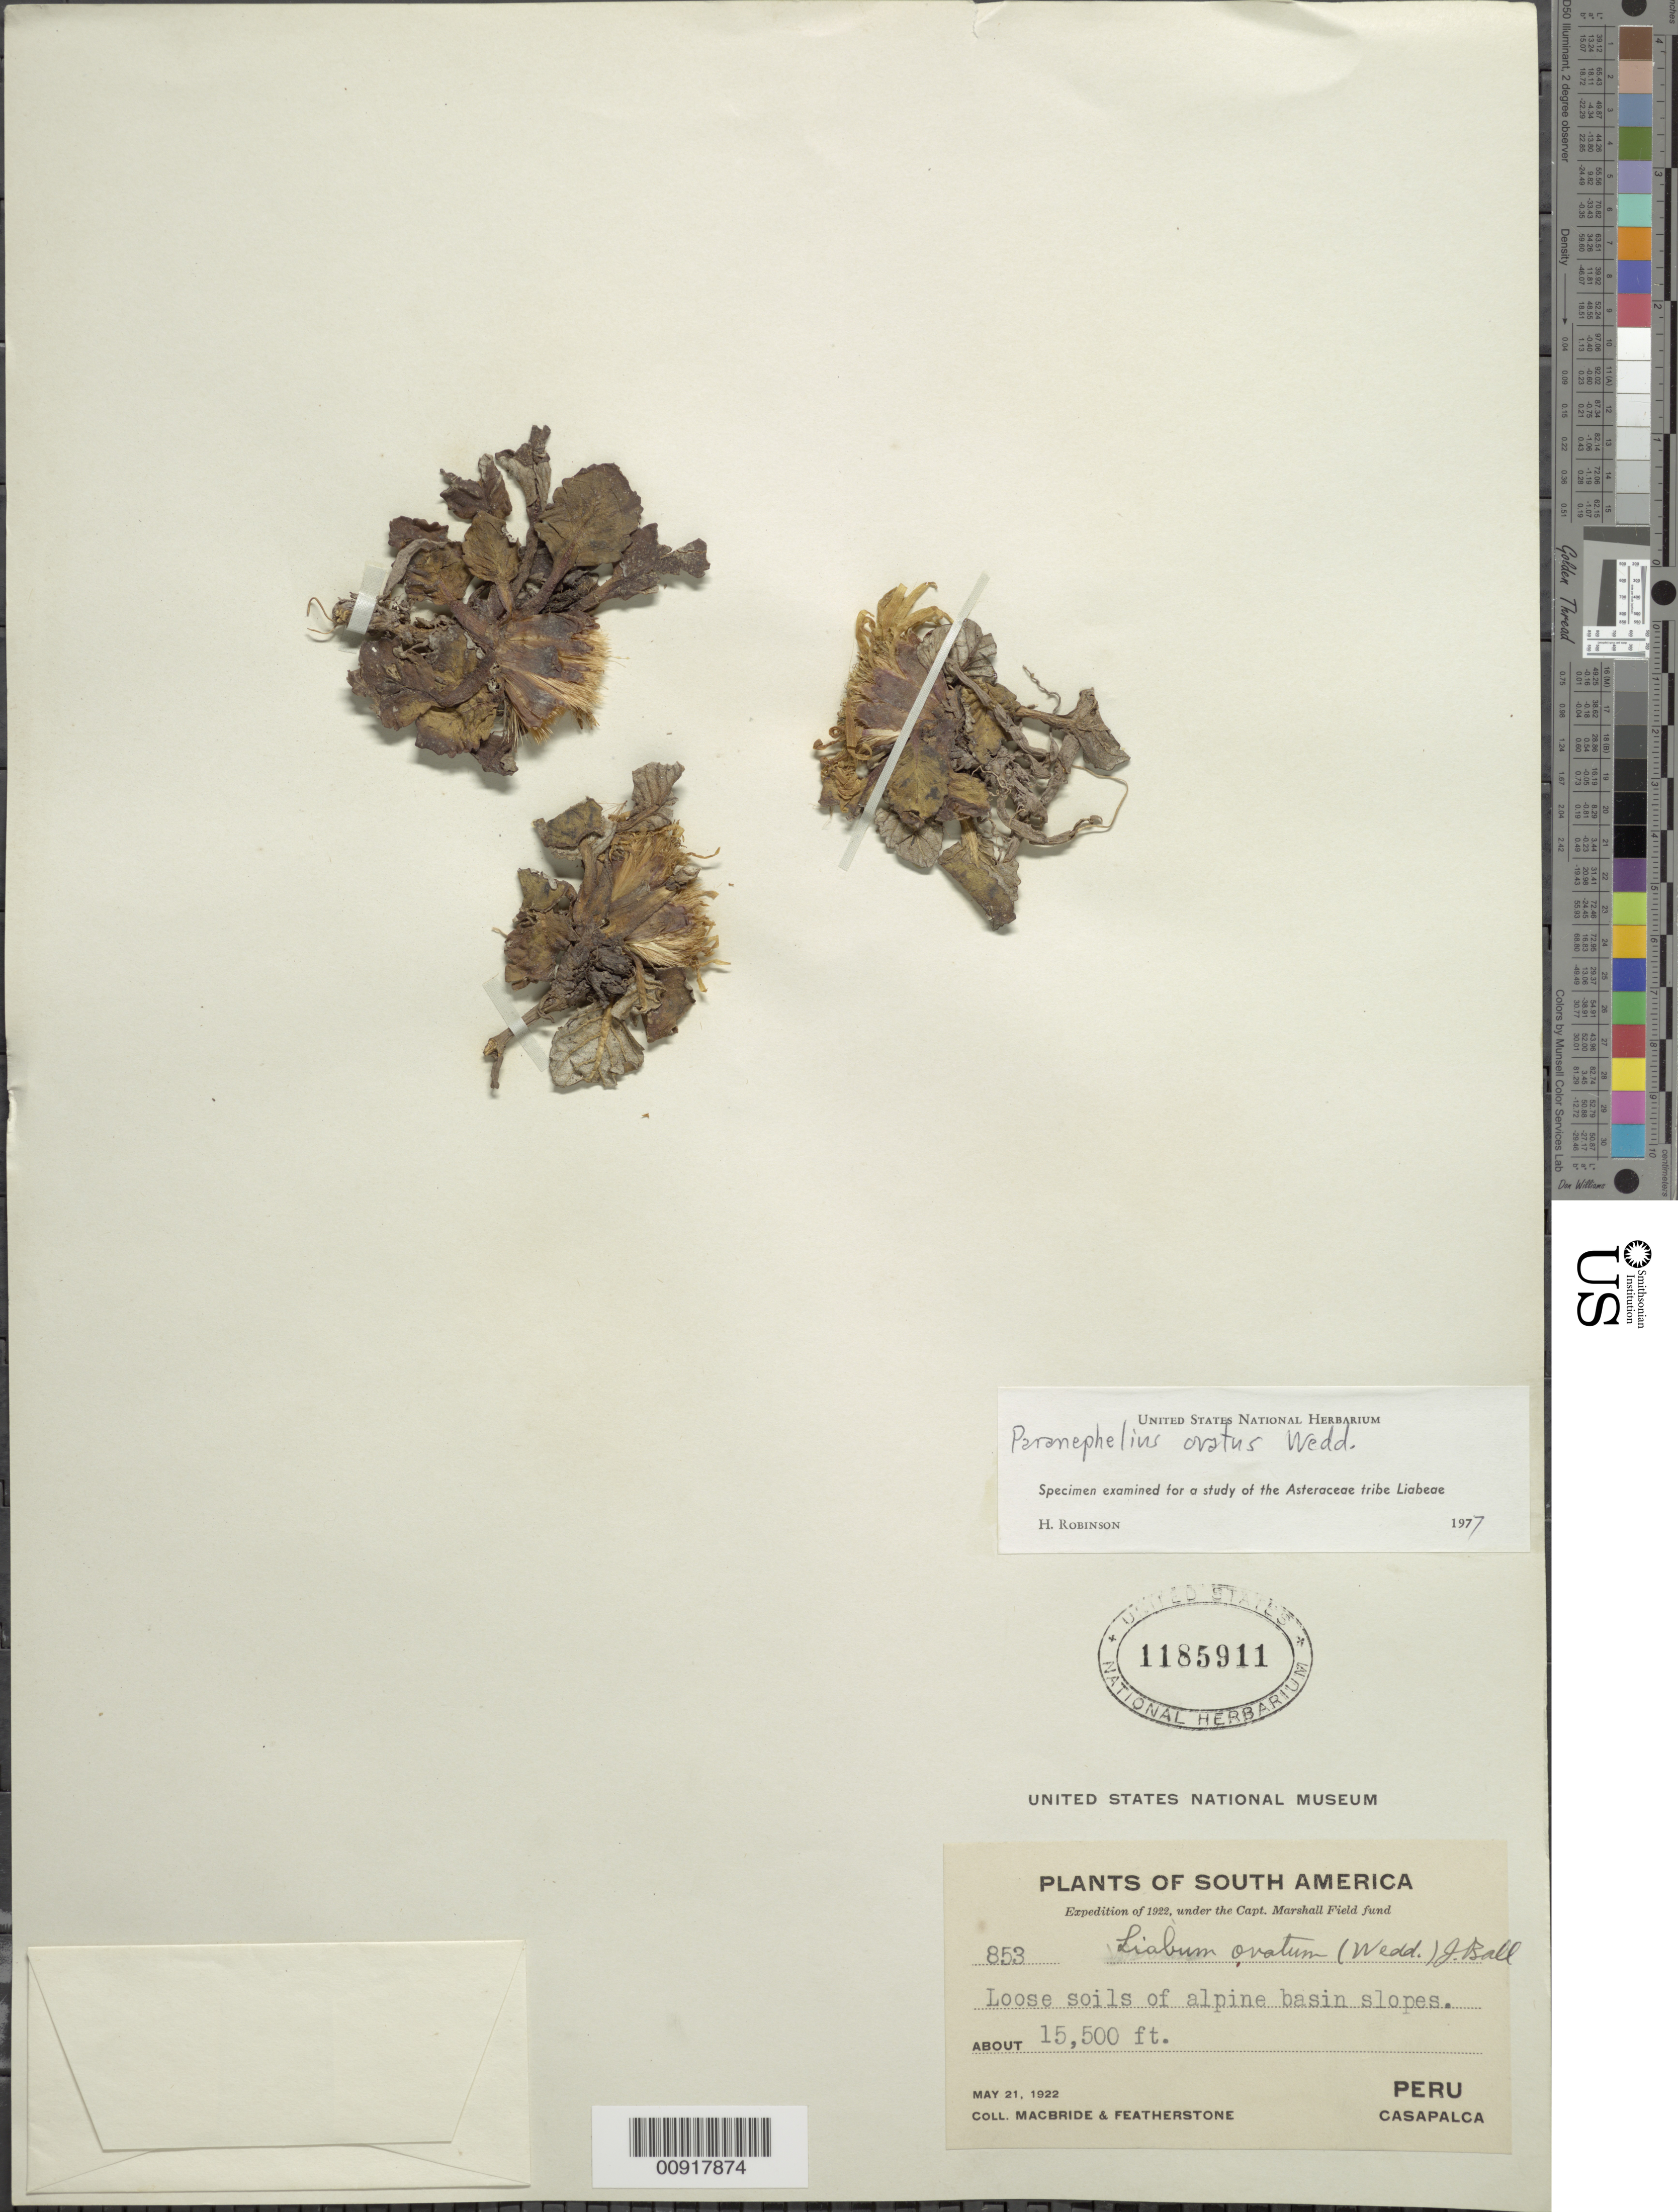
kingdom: Plantae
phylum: Tracheophyta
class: Magnoliopsida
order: Asterales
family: Asteraceae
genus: Paranephelius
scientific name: Paranephelius ovatus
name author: A. Gray ex Wedd.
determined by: Robinson, Harold E., (US)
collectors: J. F. Macbride & -. Featherstone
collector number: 853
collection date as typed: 21 May 1922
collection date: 1922-05-21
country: Peru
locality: Casapalca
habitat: Loose soils of alpine basin slopes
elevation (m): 4724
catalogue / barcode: US 1185911